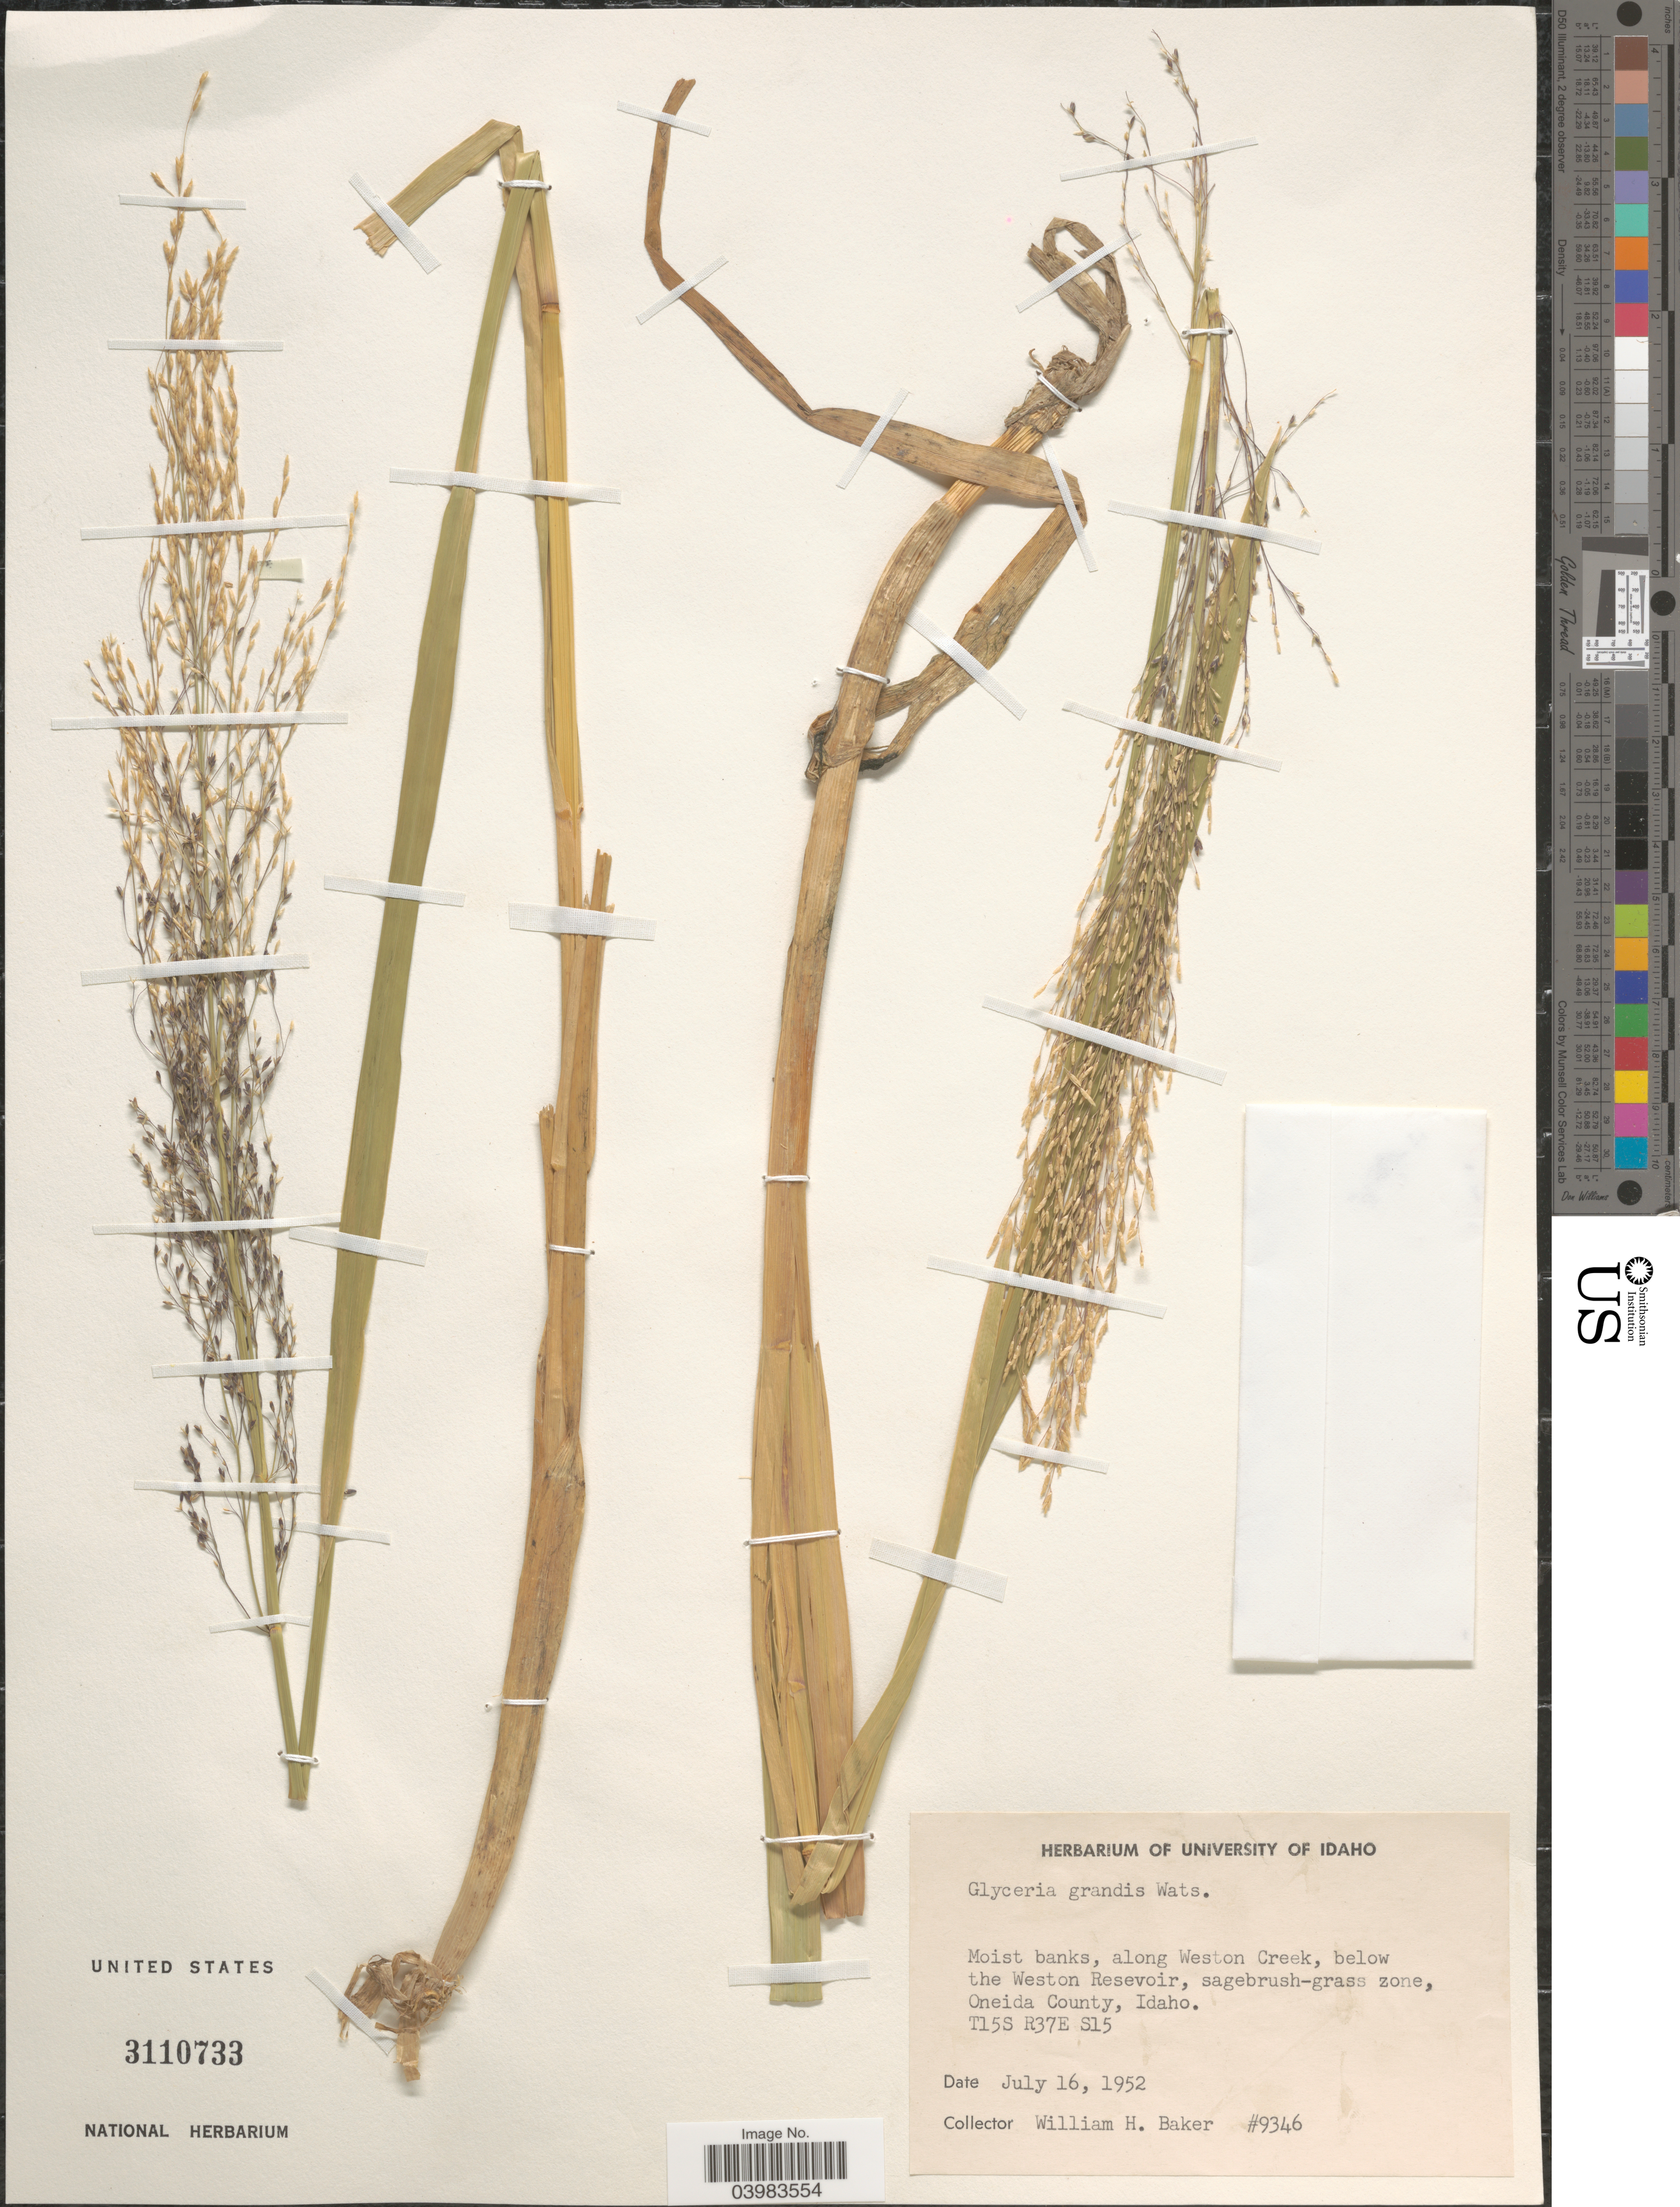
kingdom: Plantae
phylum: Tracheophyta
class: Liliopsida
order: Poales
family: Poaceae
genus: Glyceria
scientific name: Glyceria grandis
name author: S. Watson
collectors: W. H. Baker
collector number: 9346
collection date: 1952-07-16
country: United States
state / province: Idaho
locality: Moist banks, along Weston Creek, below the Weston Reservoir, sagebrush-grass zone, Oneida County. T15S R37E S15.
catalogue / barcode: US 3110733